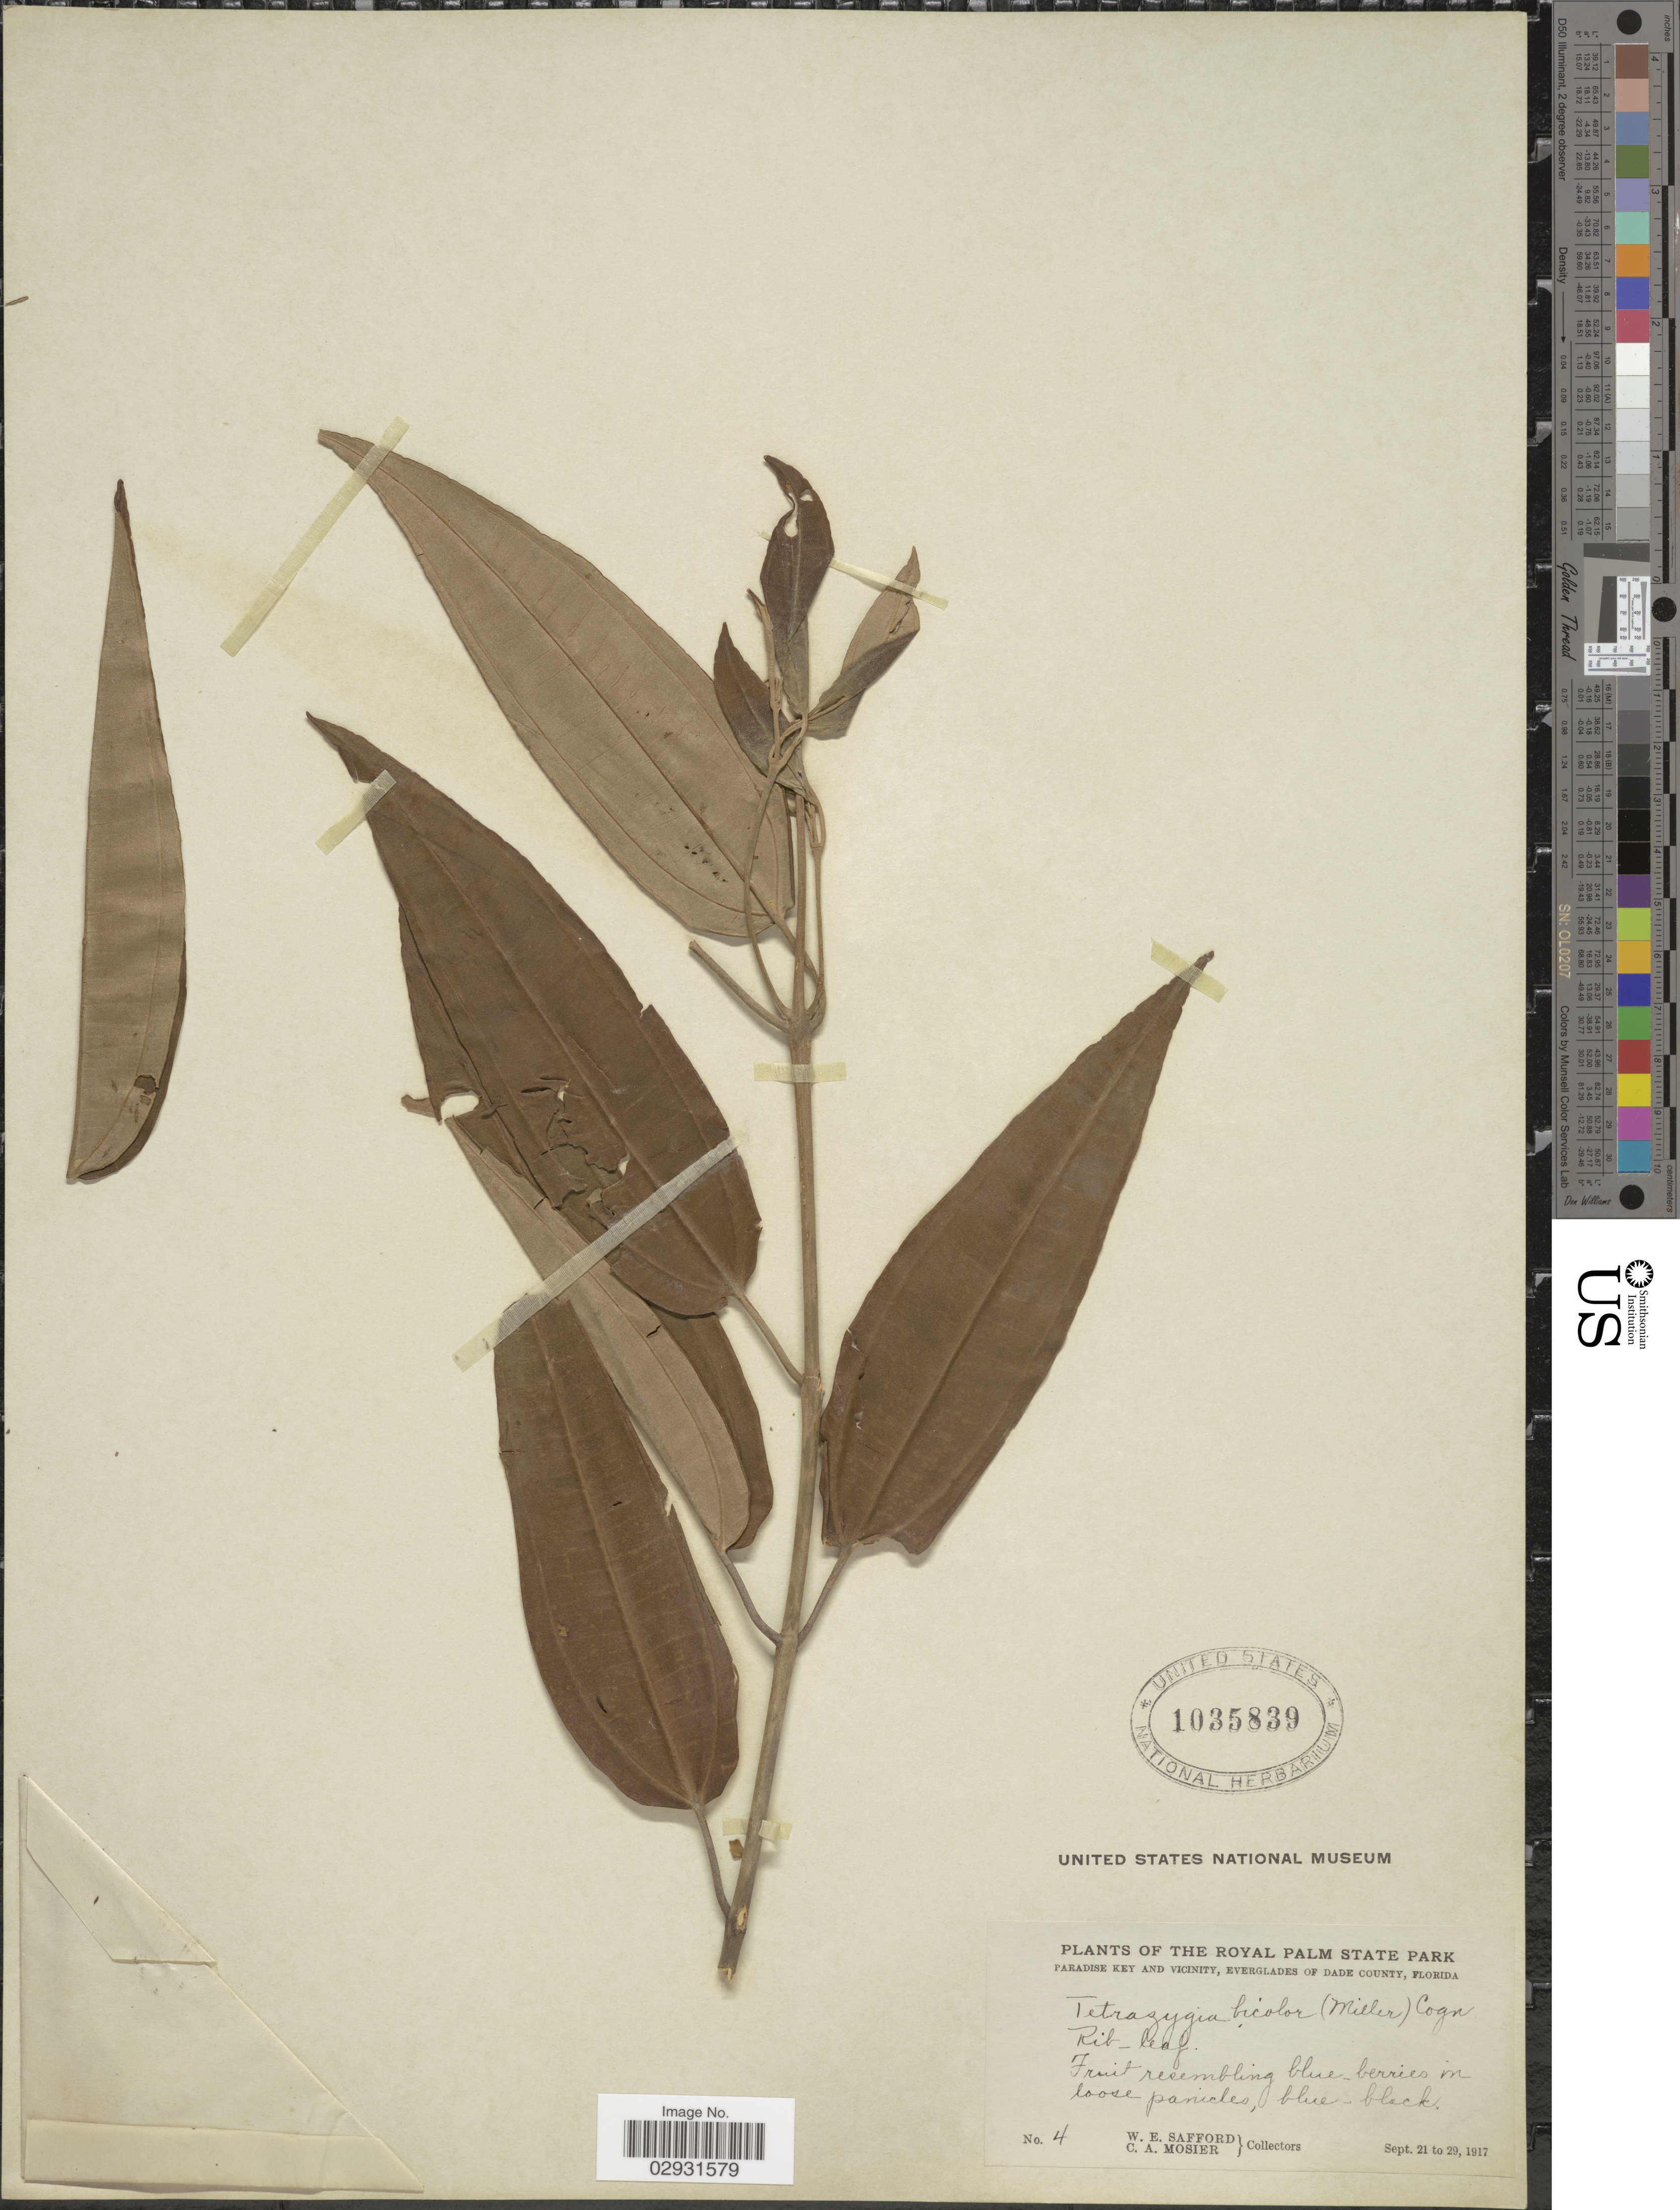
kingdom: Plantae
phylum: Tracheophyta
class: Magnoliopsida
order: Myrtales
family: Melastomataceae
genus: Tetrazygia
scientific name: Tetrazygia bicolor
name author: (Mill.) Cogn.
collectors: W. E. Safford & C. A. Mosier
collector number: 4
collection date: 1917-09-21/1917-09-29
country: United States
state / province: Florida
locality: The Royal Palm State Park, Paradise Key and vicinitym Everglades of Dade County.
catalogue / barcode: US 1035839